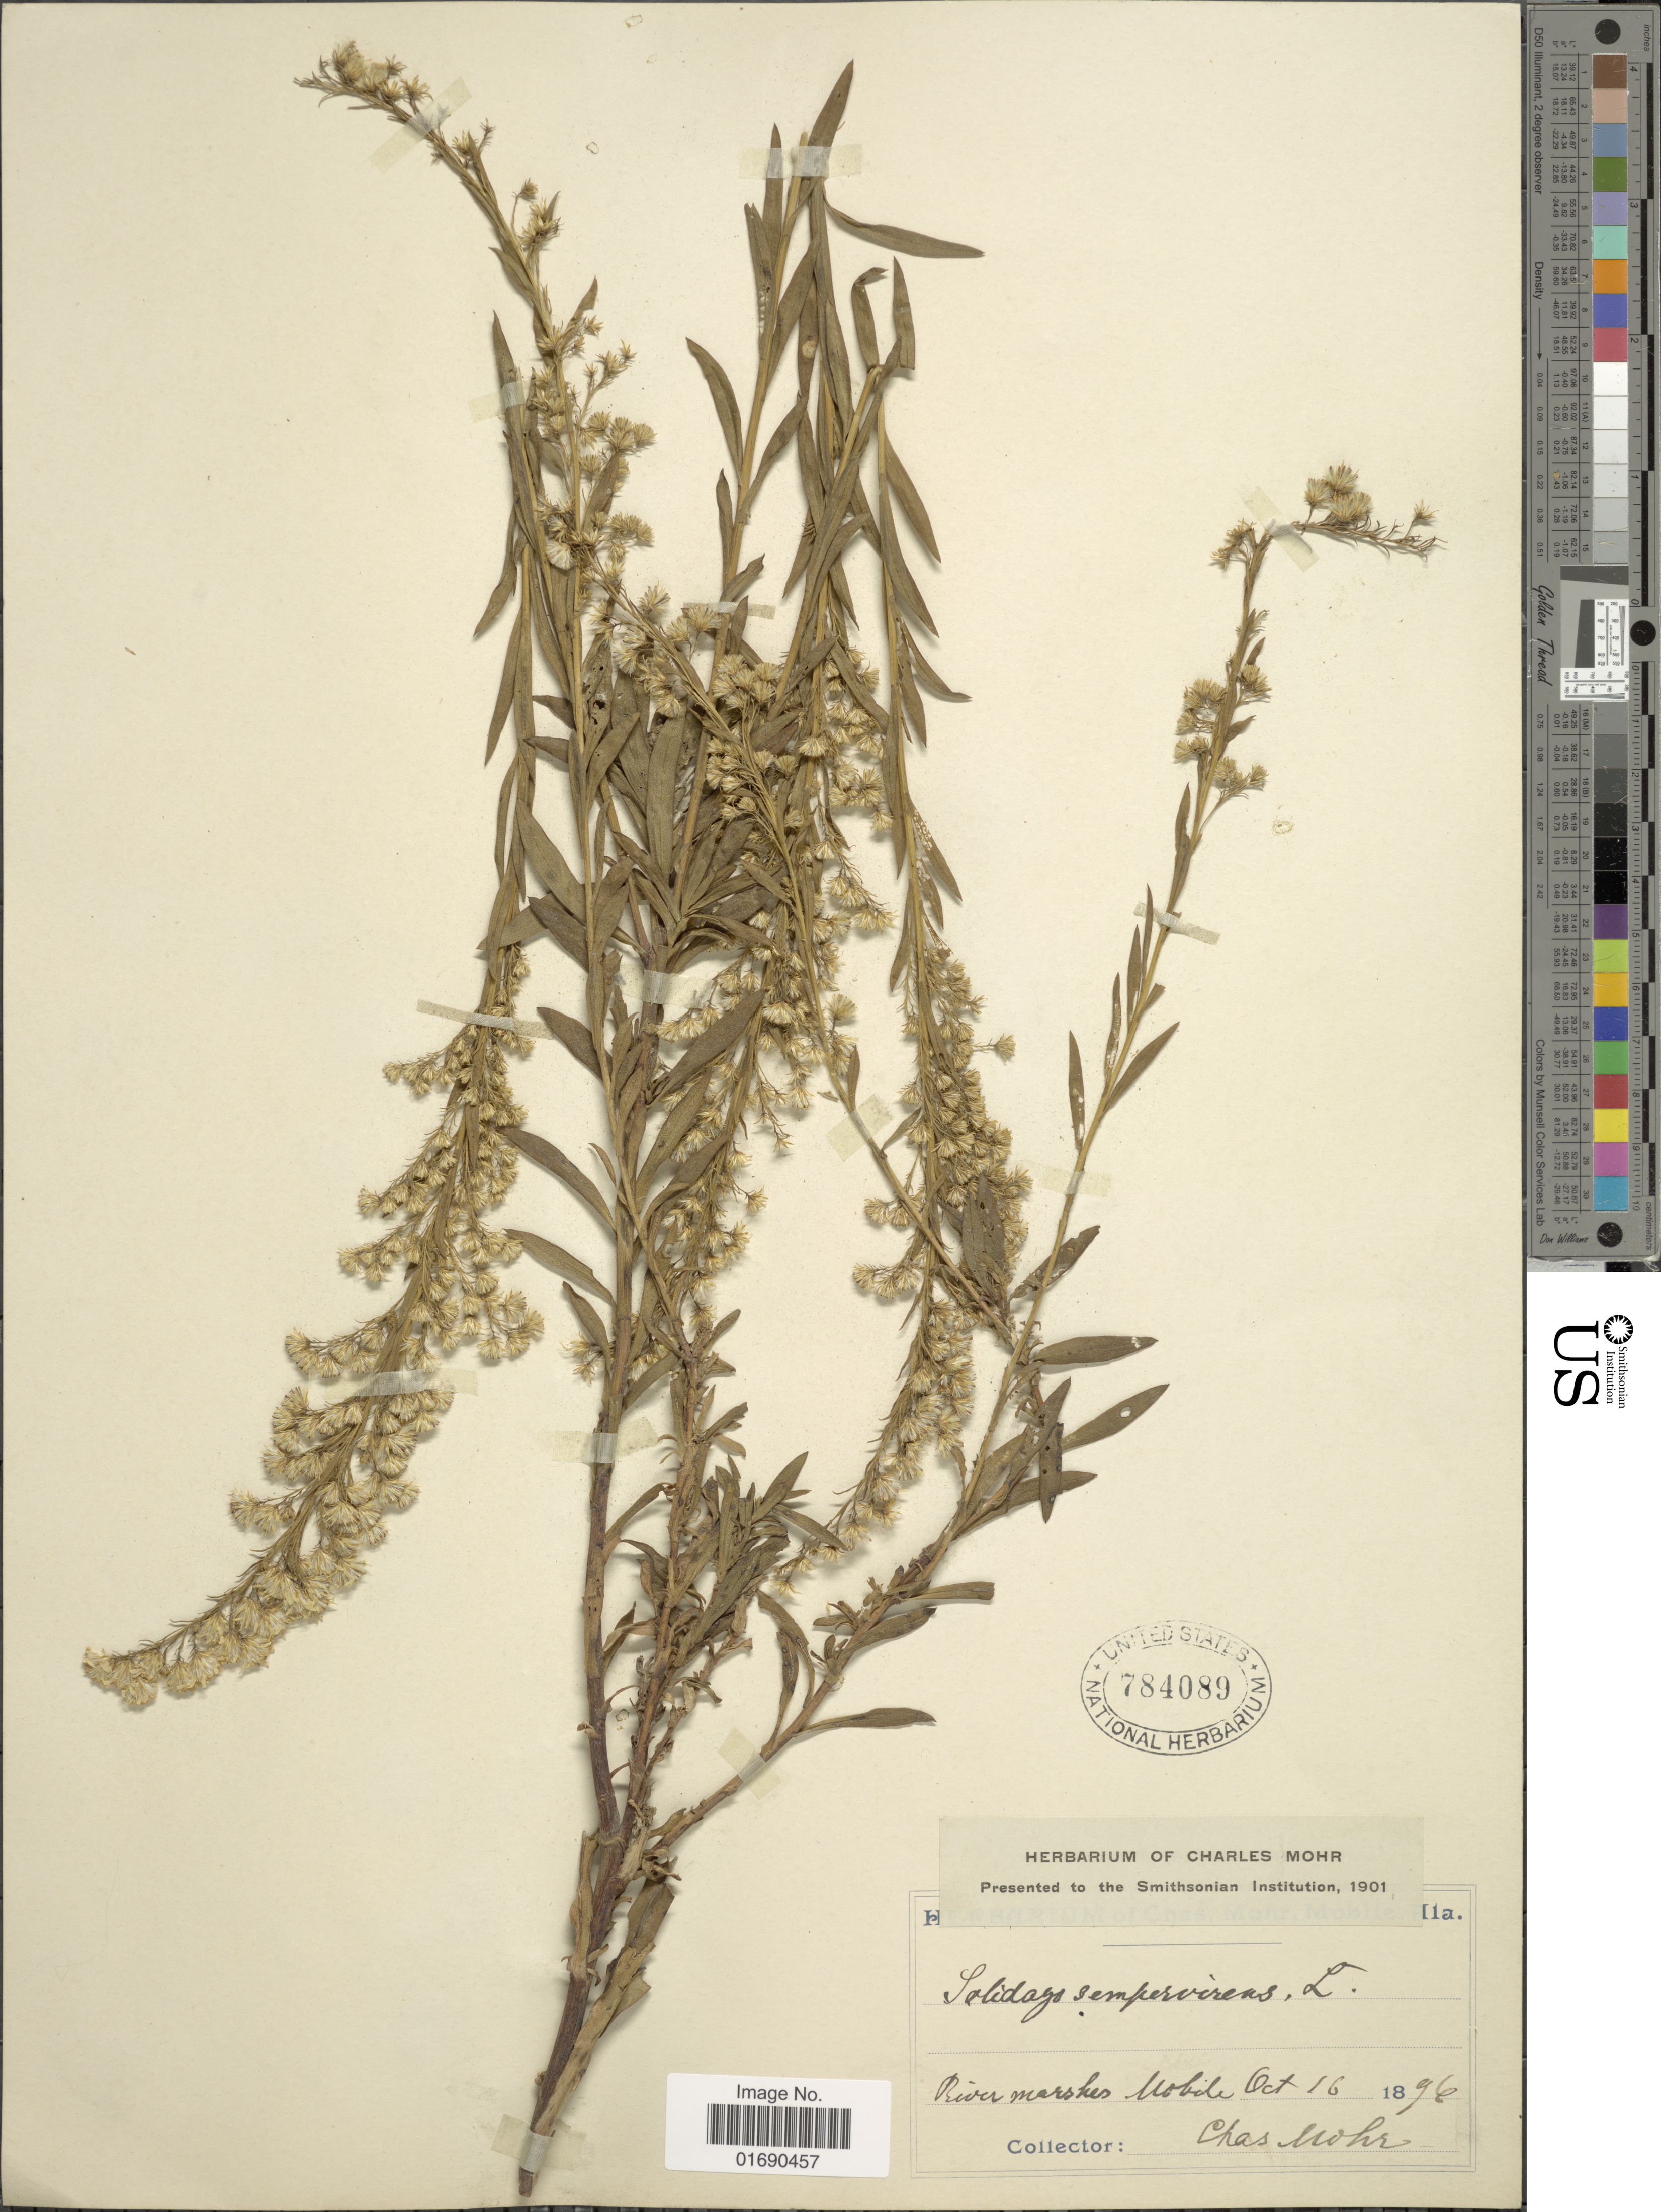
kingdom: Plantae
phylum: Tracheophyta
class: Magnoliopsida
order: Asterales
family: Asteraceae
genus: Solidago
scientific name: Solidago sempervirens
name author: L.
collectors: Mohr, C. T. (herbarium)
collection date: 1896-10-16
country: United States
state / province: Alabama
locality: River marshes Mobile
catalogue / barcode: US 784089